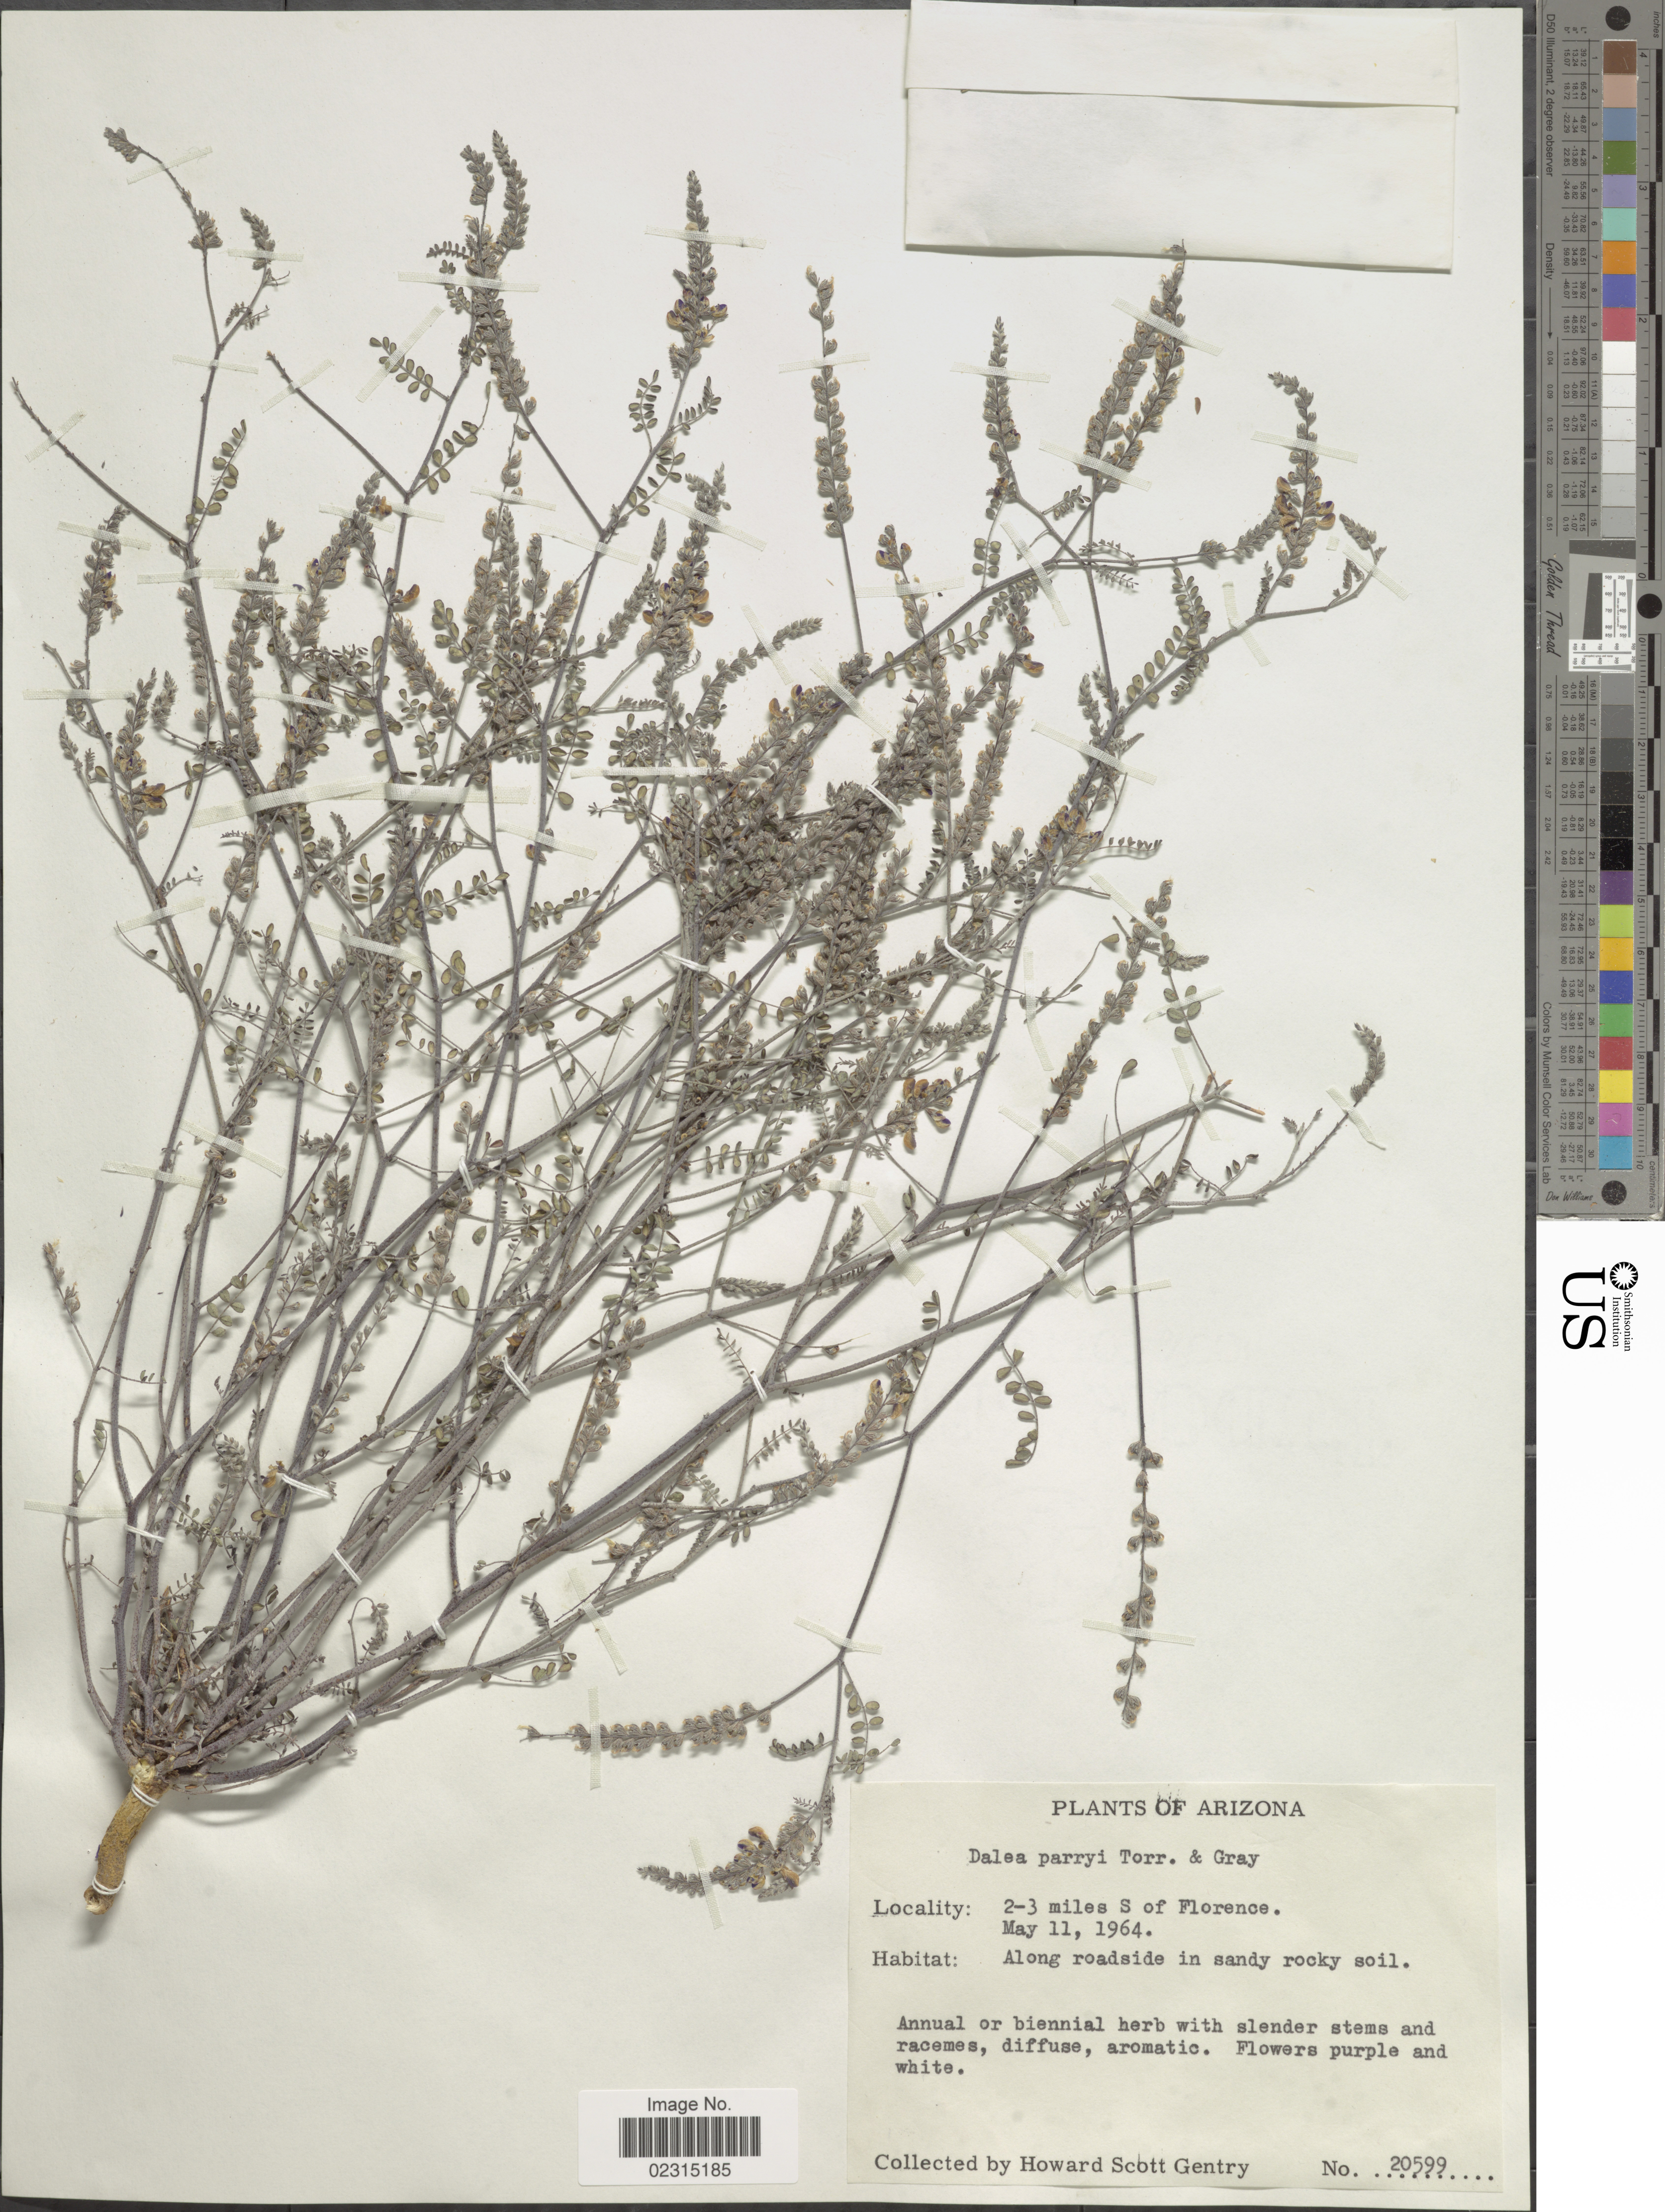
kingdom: Plantae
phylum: Tracheophyta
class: Magnoliopsida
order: Fabales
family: Fabaceae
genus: Marina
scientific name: Marina parryi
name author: (Torr. & A. Gray) Barneby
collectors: H. S. Gentry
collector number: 20599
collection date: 1964-05-11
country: United States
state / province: Arizona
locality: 2-3 miles S of Florence, Along roadside in sandy rocky soil